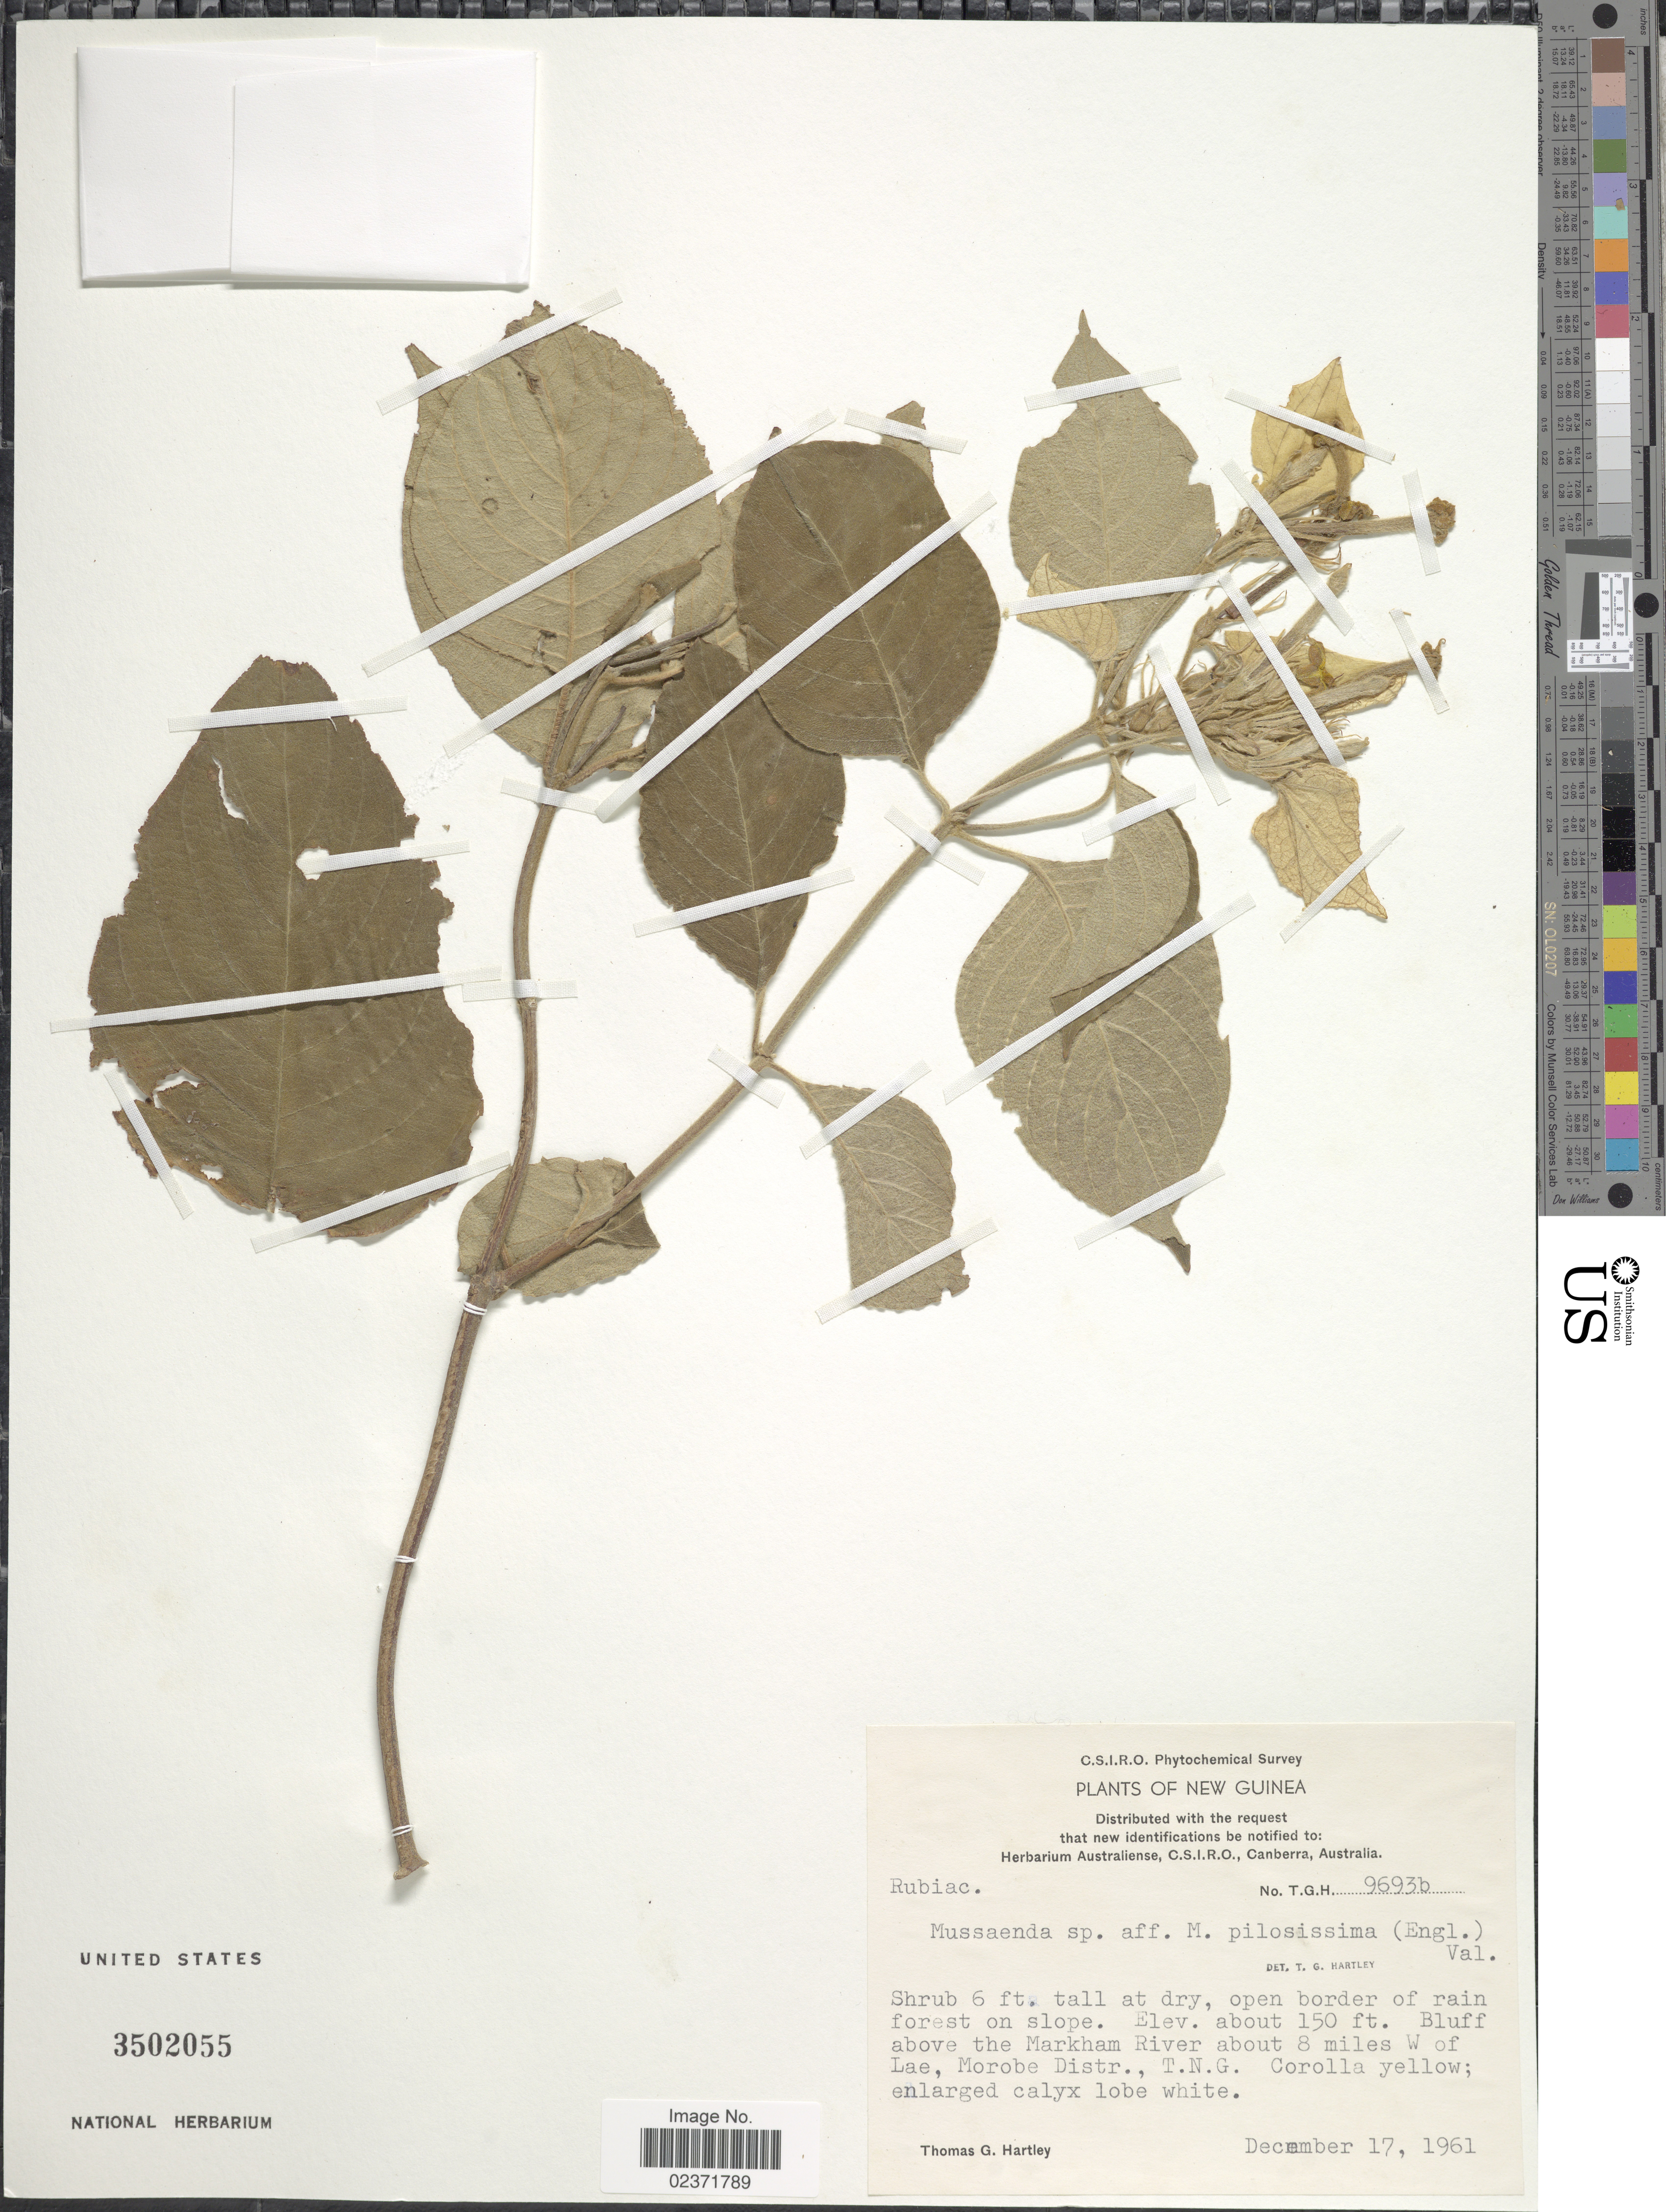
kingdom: Plantae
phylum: Tracheophyta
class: Magnoliopsida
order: Gentianales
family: Rubiaceae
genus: Mussaenda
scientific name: Mussaenda sp.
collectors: T. G. Hartley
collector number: TGH9693b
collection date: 1961-12-17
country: Papua New Guinea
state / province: Morobe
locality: New Guinea, Bluff above the Markham River about 8 miles W of Lae, Morobe District., T.N.G.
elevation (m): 46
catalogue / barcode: US 3502055